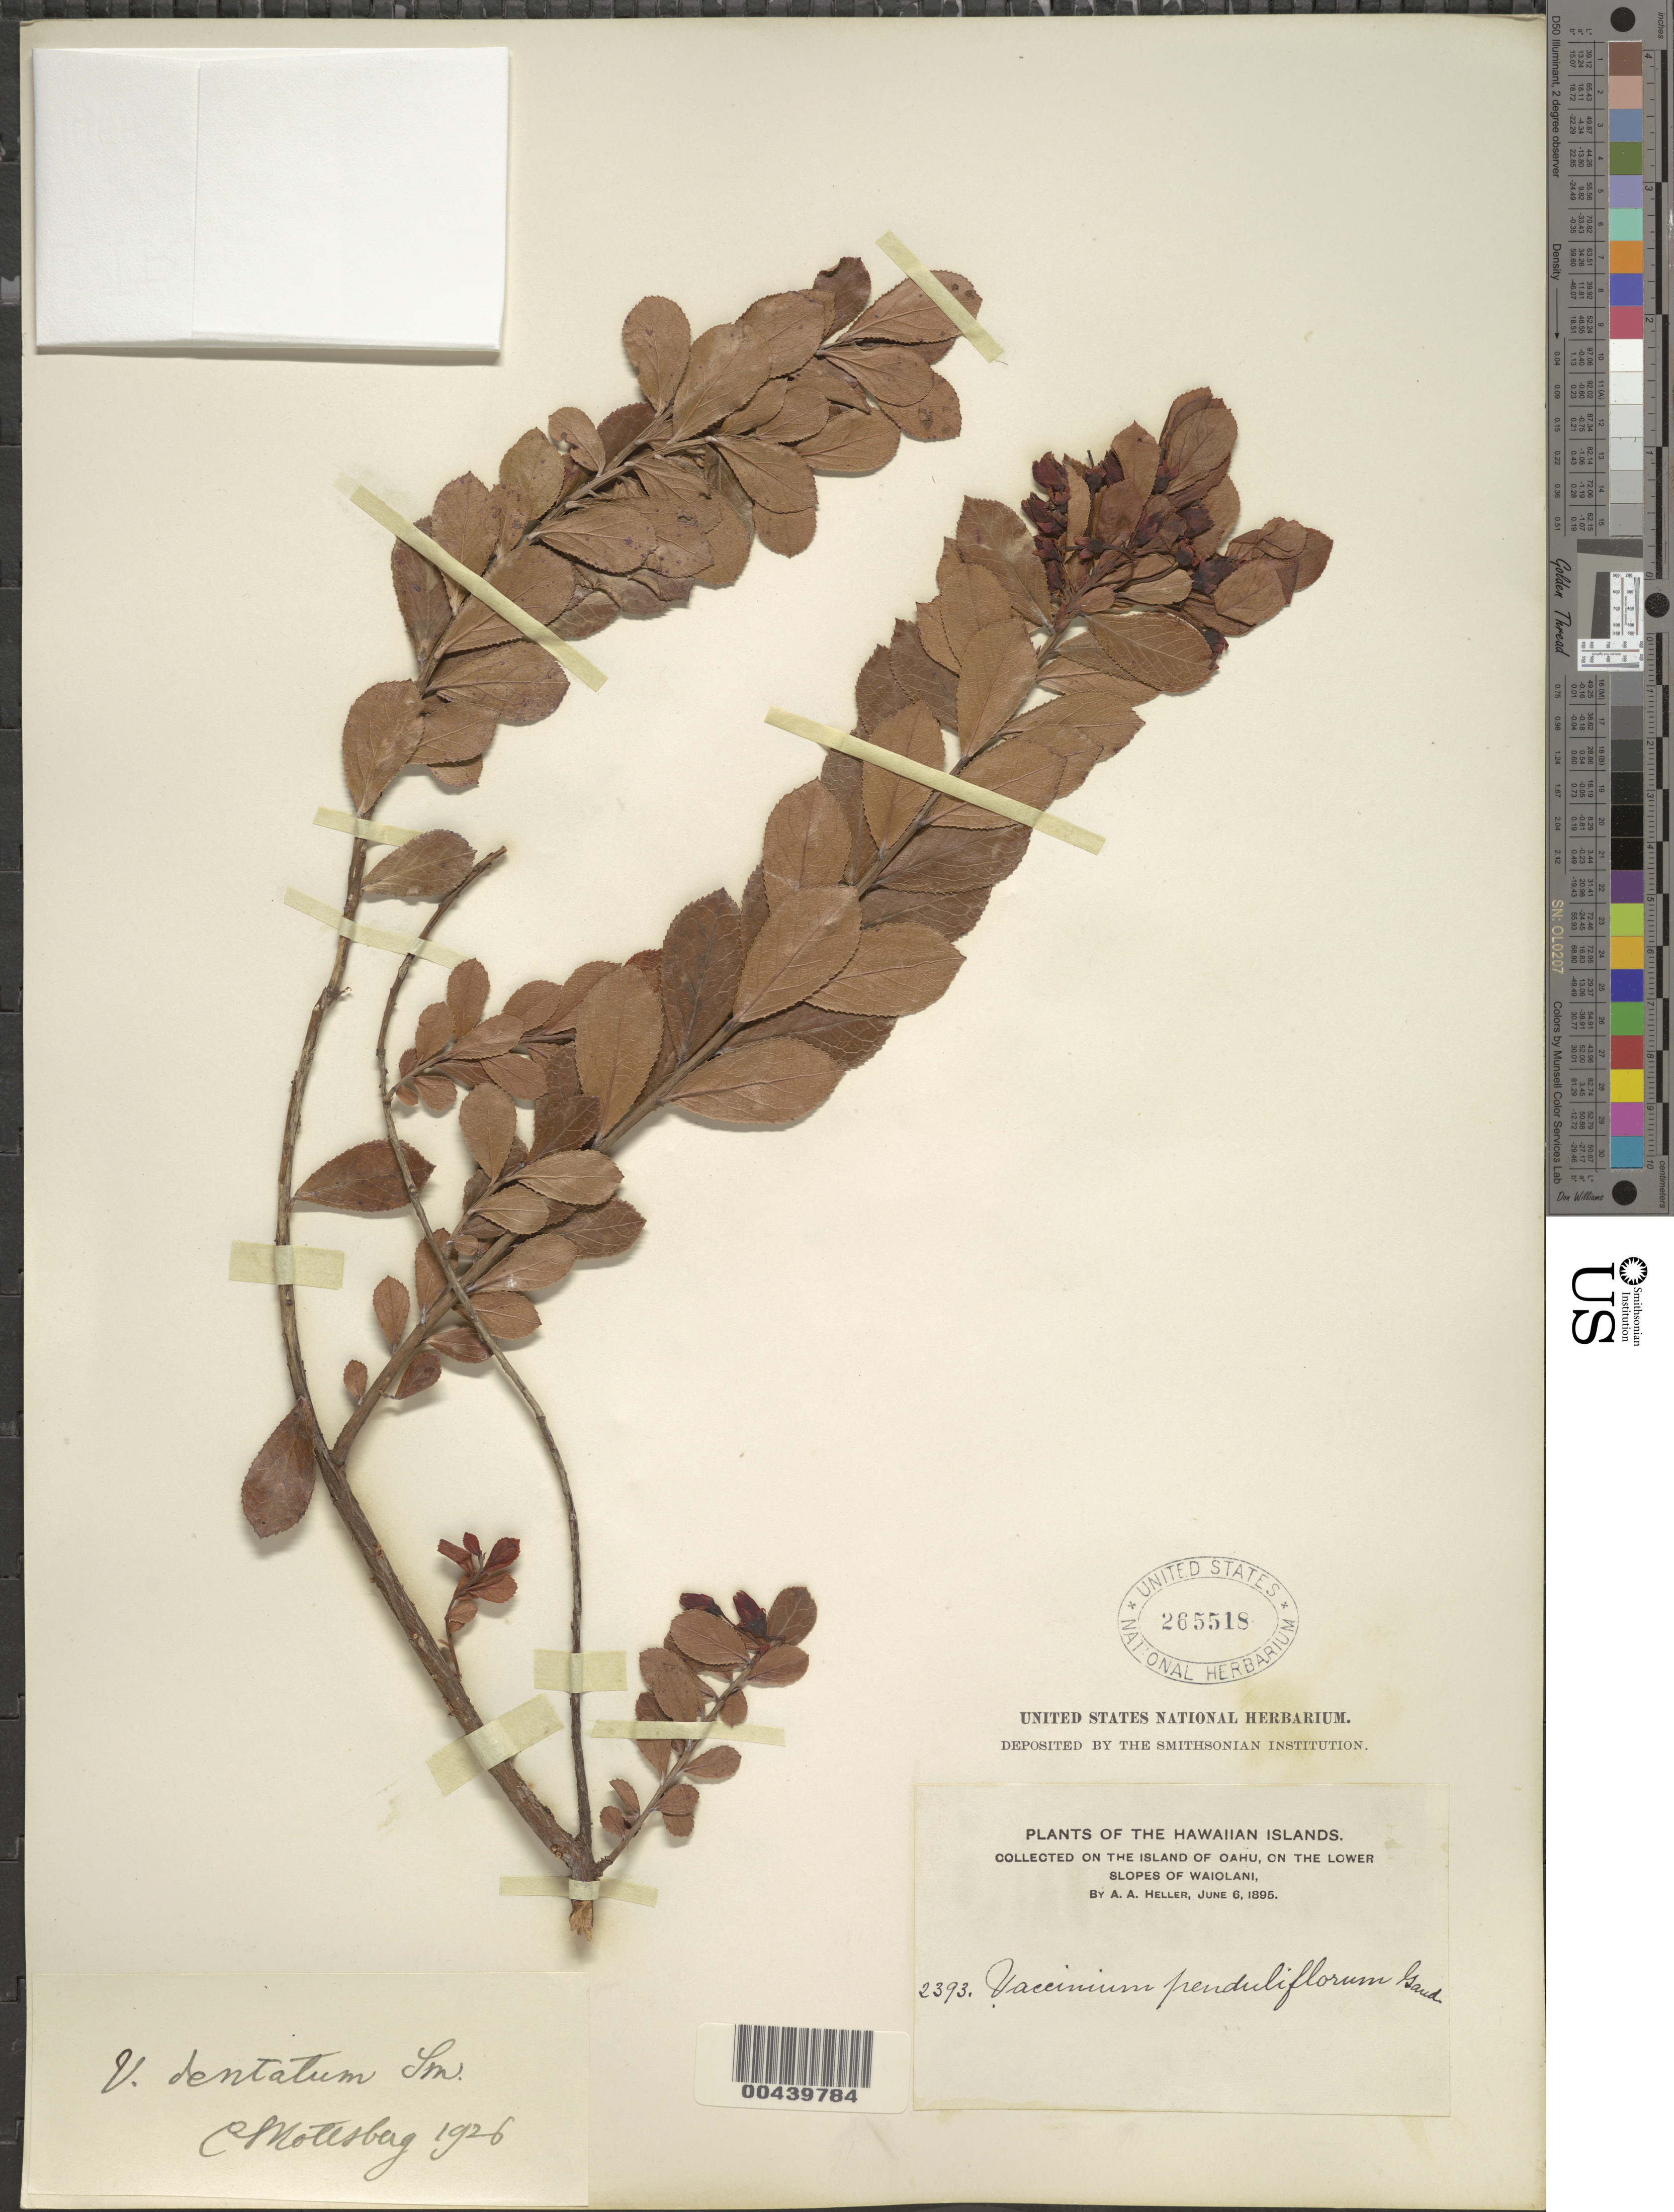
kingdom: Plantae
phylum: Tracheophyta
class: Magnoliopsida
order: Ericales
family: Ericaceae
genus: Vaccinium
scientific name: Vaccinium dentatum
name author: Sm.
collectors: A. A. Heller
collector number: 2393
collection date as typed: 6 Jun 1895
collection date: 1895-06-06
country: United States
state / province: Hawaii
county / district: Honolulu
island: Oahu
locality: On the lower slopes of Waiolani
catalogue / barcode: US 265518